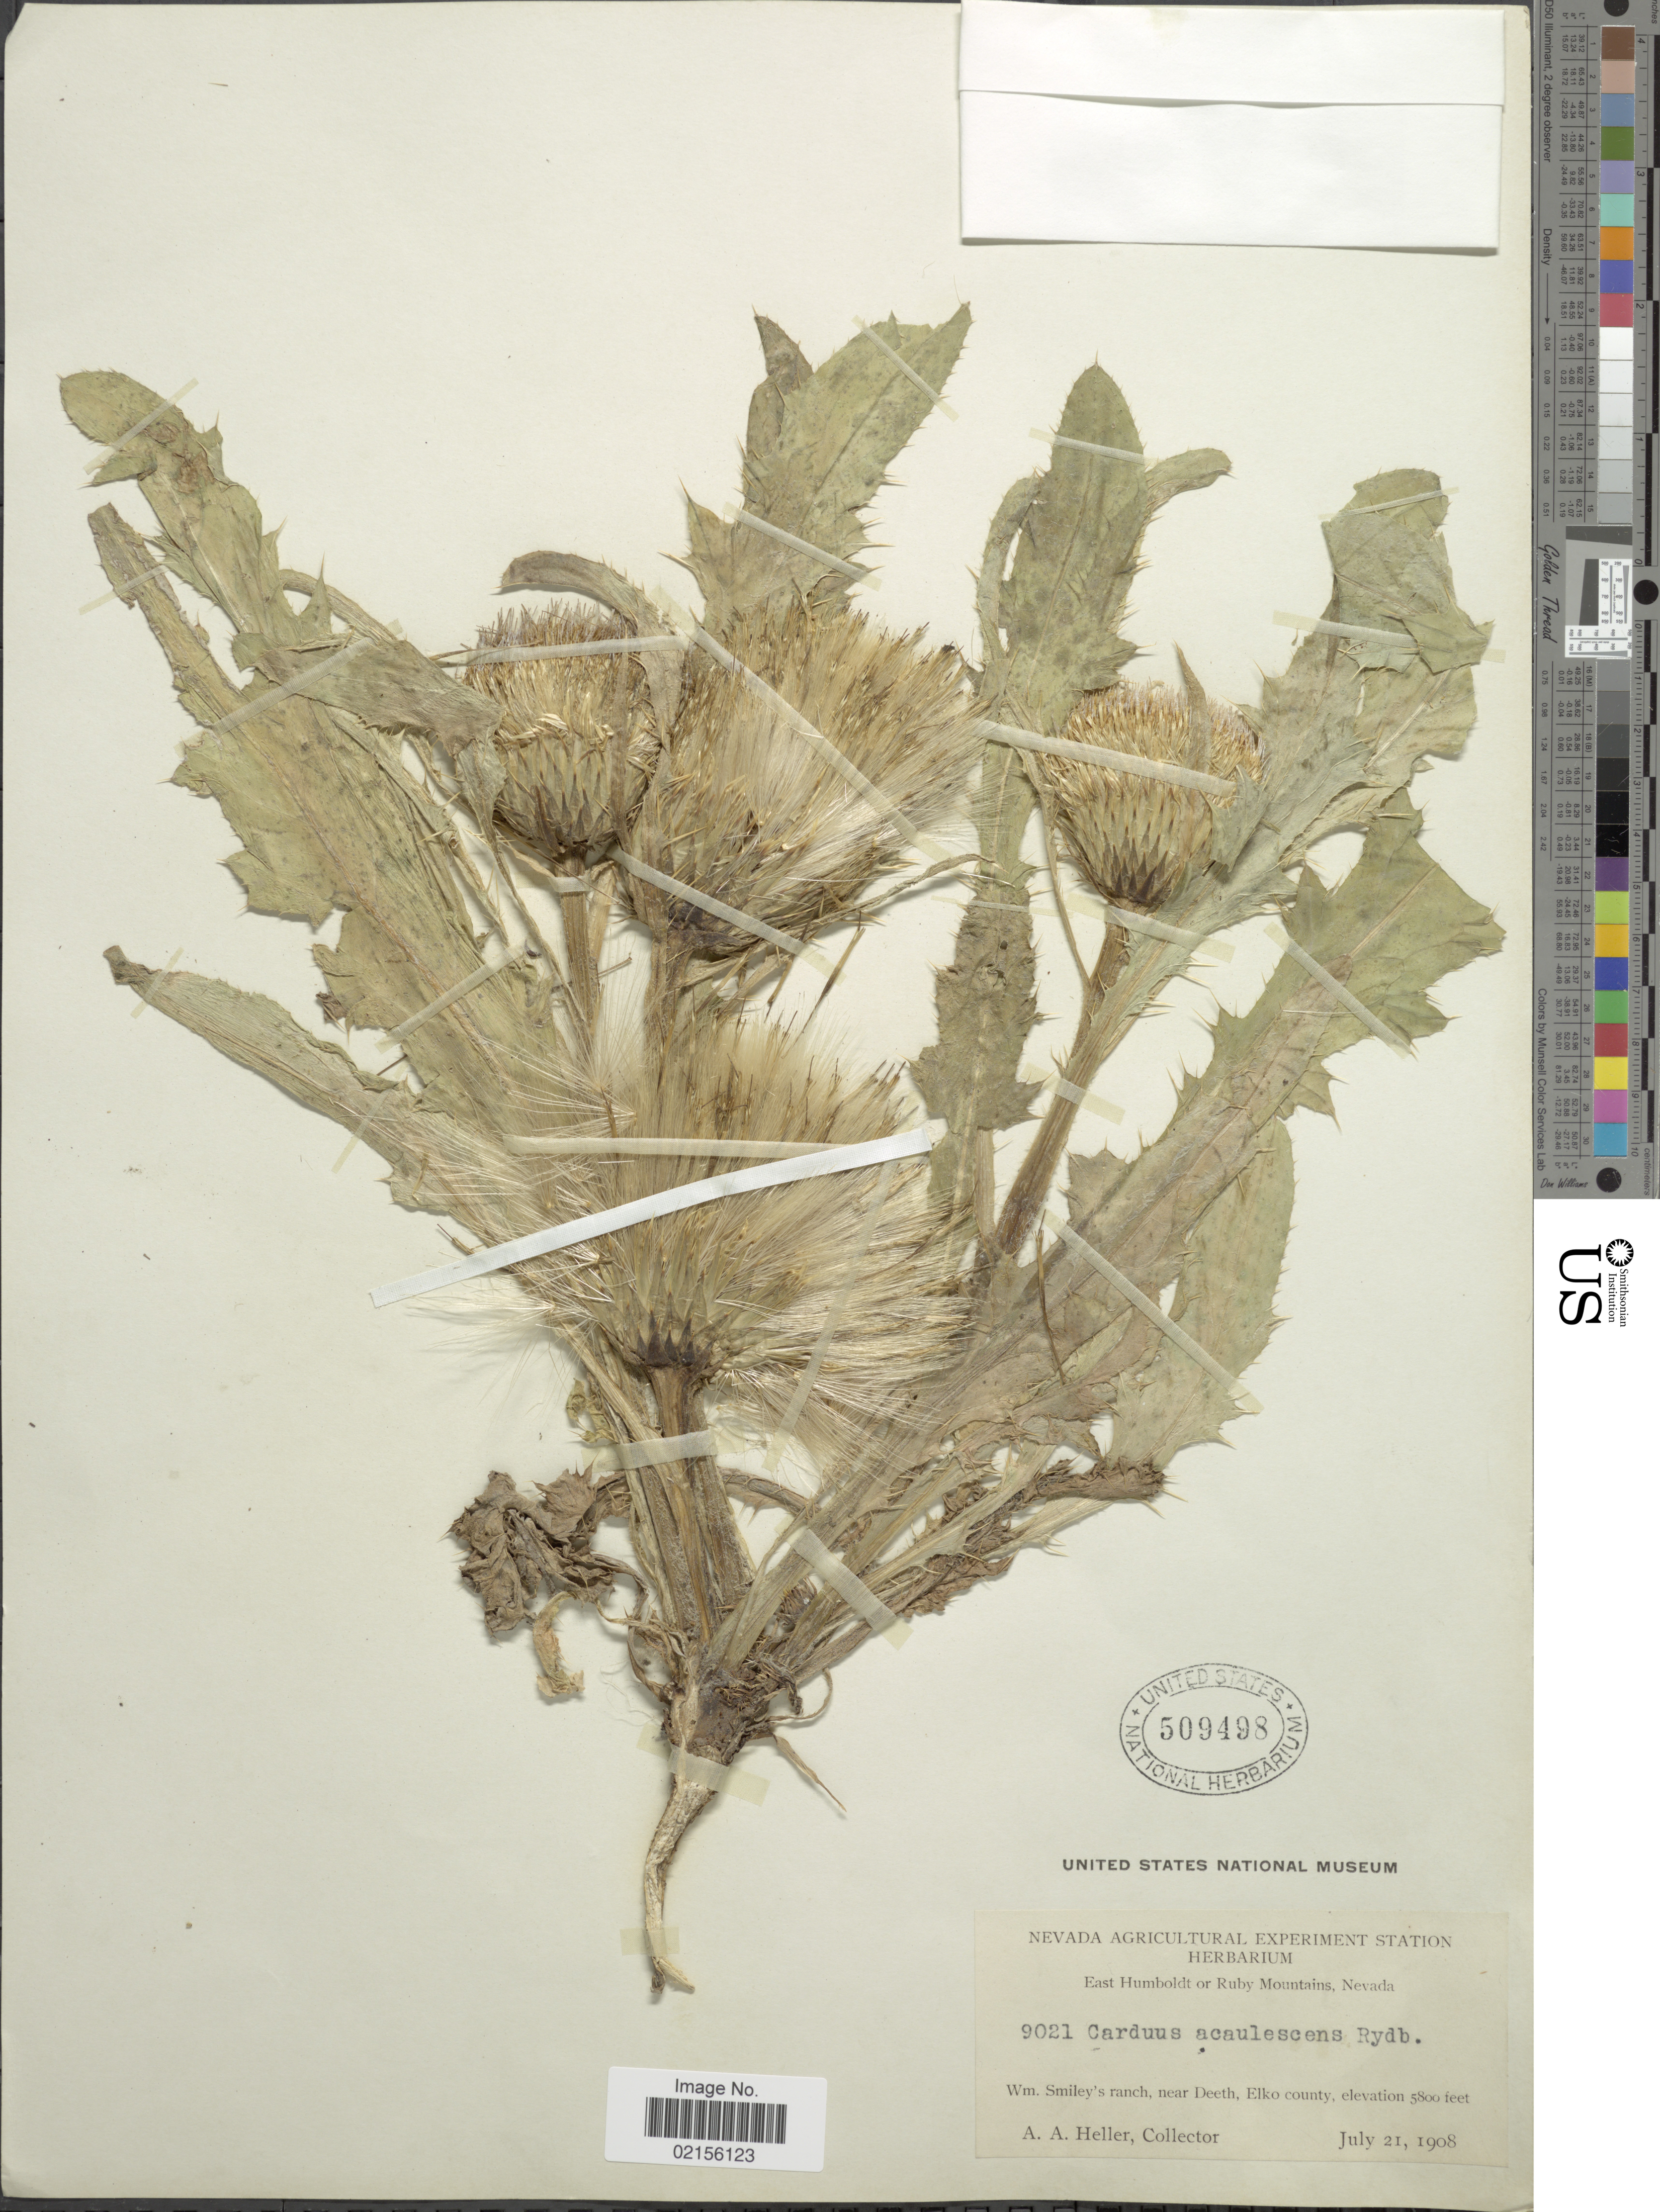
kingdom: Plantae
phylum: Tracheophyta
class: Magnoliopsida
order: Asterales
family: Asteraceae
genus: Cirsium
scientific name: Cirsium scariosum var. americanum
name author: (A. Gray) D.J. Keil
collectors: A. A. Heller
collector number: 9021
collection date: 1908-07-21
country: United States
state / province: Nevada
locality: East Humboldt, Wm. Smiley's ranch, near Deerh, Elko county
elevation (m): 1768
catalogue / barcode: US 509498